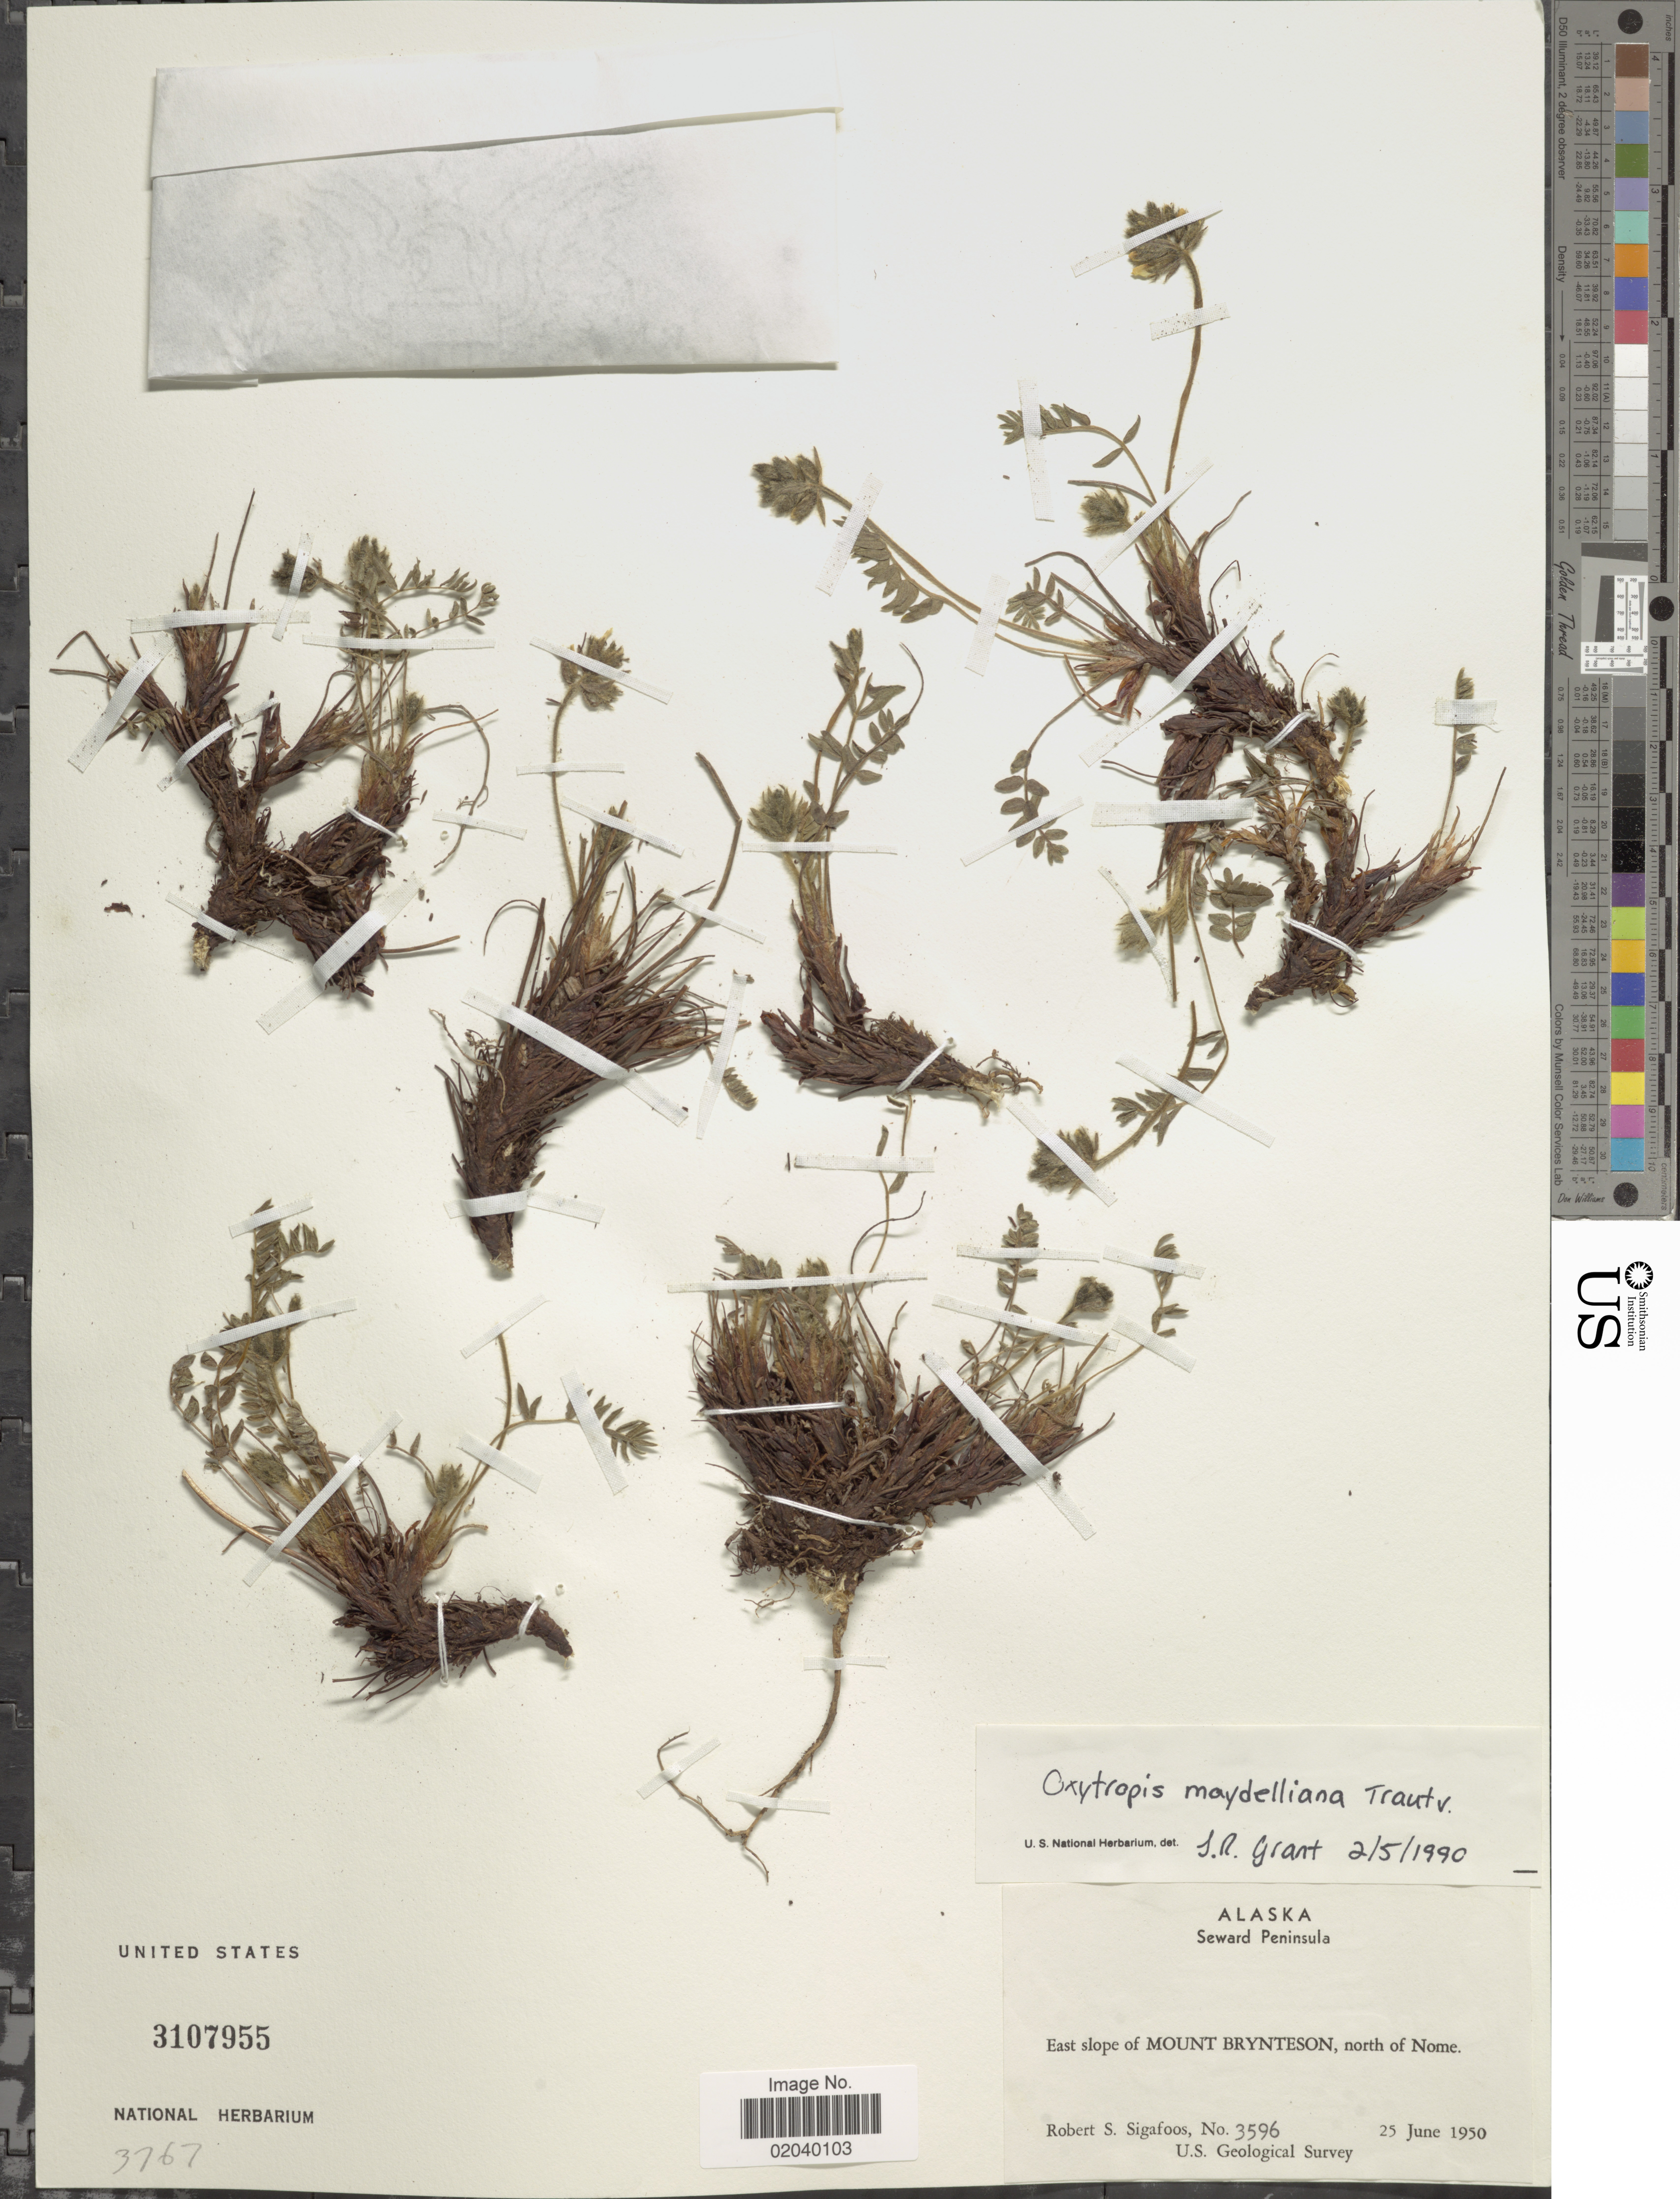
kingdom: Plantae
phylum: Tracheophyta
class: Magnoliopsida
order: Fabales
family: Fabaceae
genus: Oxytropis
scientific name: Oxytropis maydelliana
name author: Trautv.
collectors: R. Sigafoos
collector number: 3596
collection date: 1950-06-25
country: United States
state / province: Alaska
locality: Seward Peninsula, East slope of Mount Brynteson, north of Nome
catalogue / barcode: US 3107955